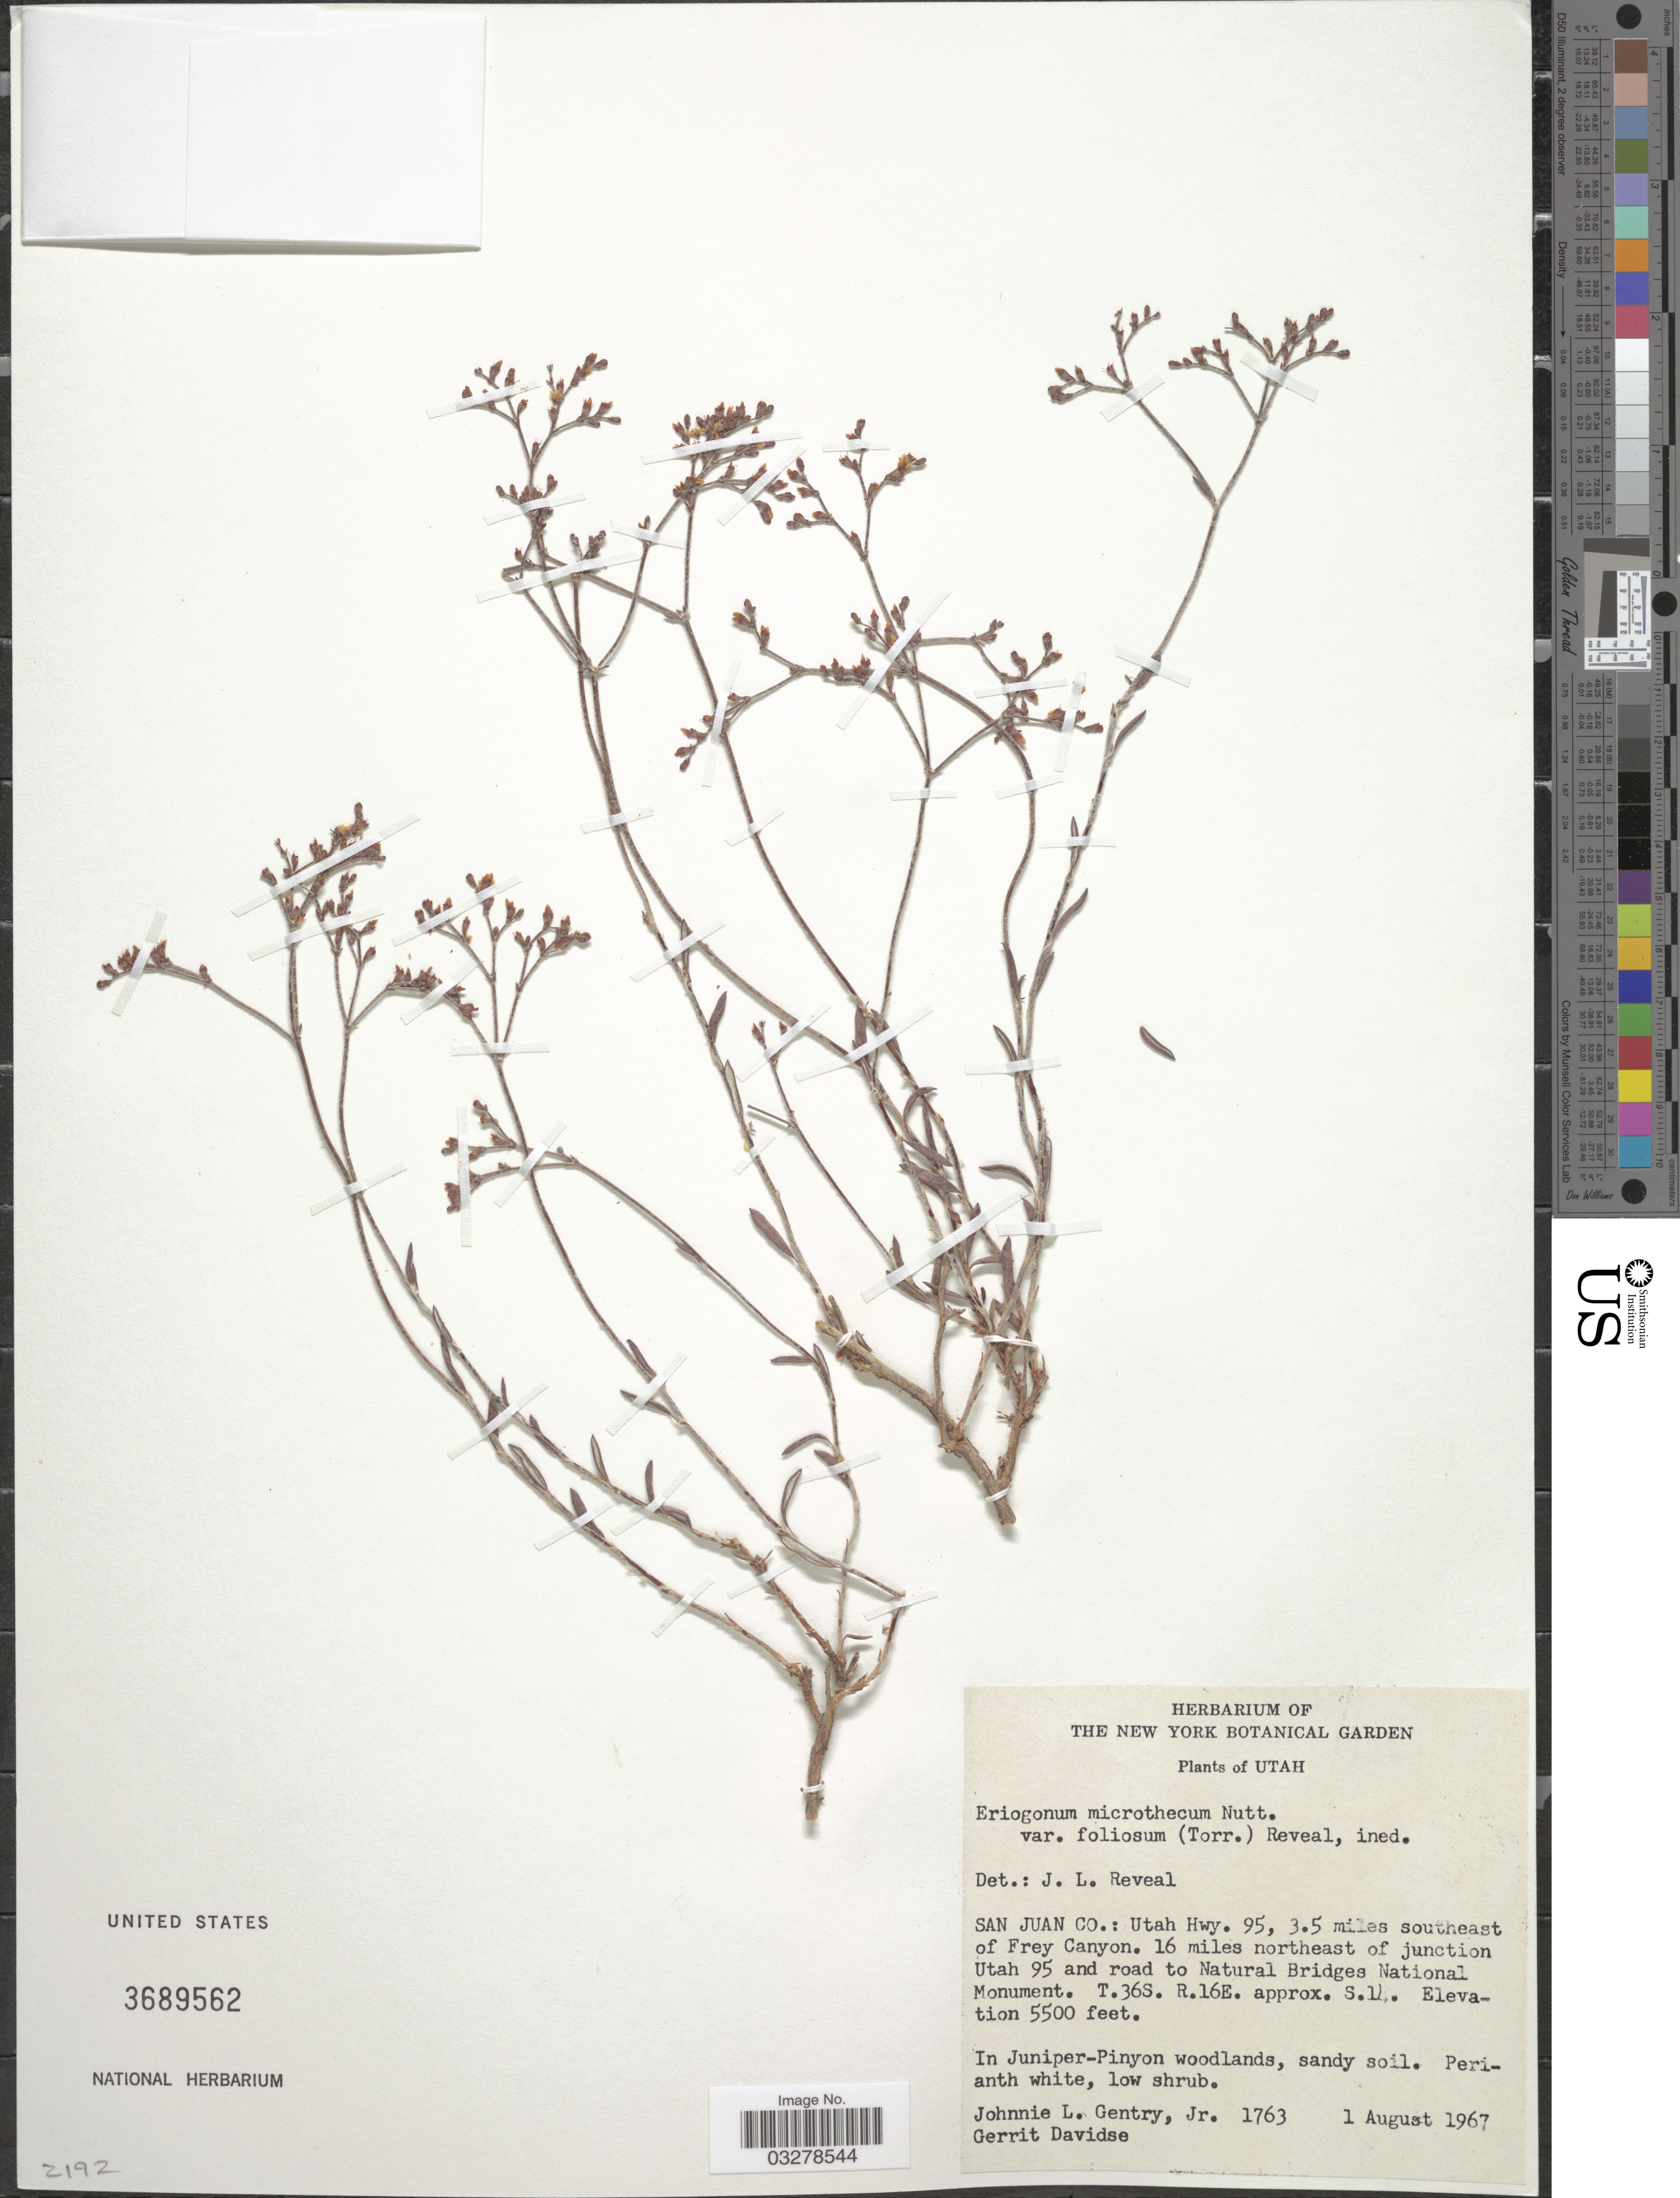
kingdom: Plantae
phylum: Tracheophyta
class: Magnoliopsida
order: Caryophyllales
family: Polygonaceae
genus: Eriogonum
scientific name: Eriogonum microtheca var. foliosum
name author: (Torr. & A. Gray) Reveal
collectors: J. L. Gentry & G. Davidse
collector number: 1763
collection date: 1967-08-01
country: United States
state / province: Utah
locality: San Juan Co.: Utah Hwy. 95, 3.5 miles southeast of Frey Canyon. 16 miles northeast of junction Utah 95 and road to Natural Bridges National Monument. T.36S. R.16E. approx. S.U.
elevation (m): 1676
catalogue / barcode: US 3689562